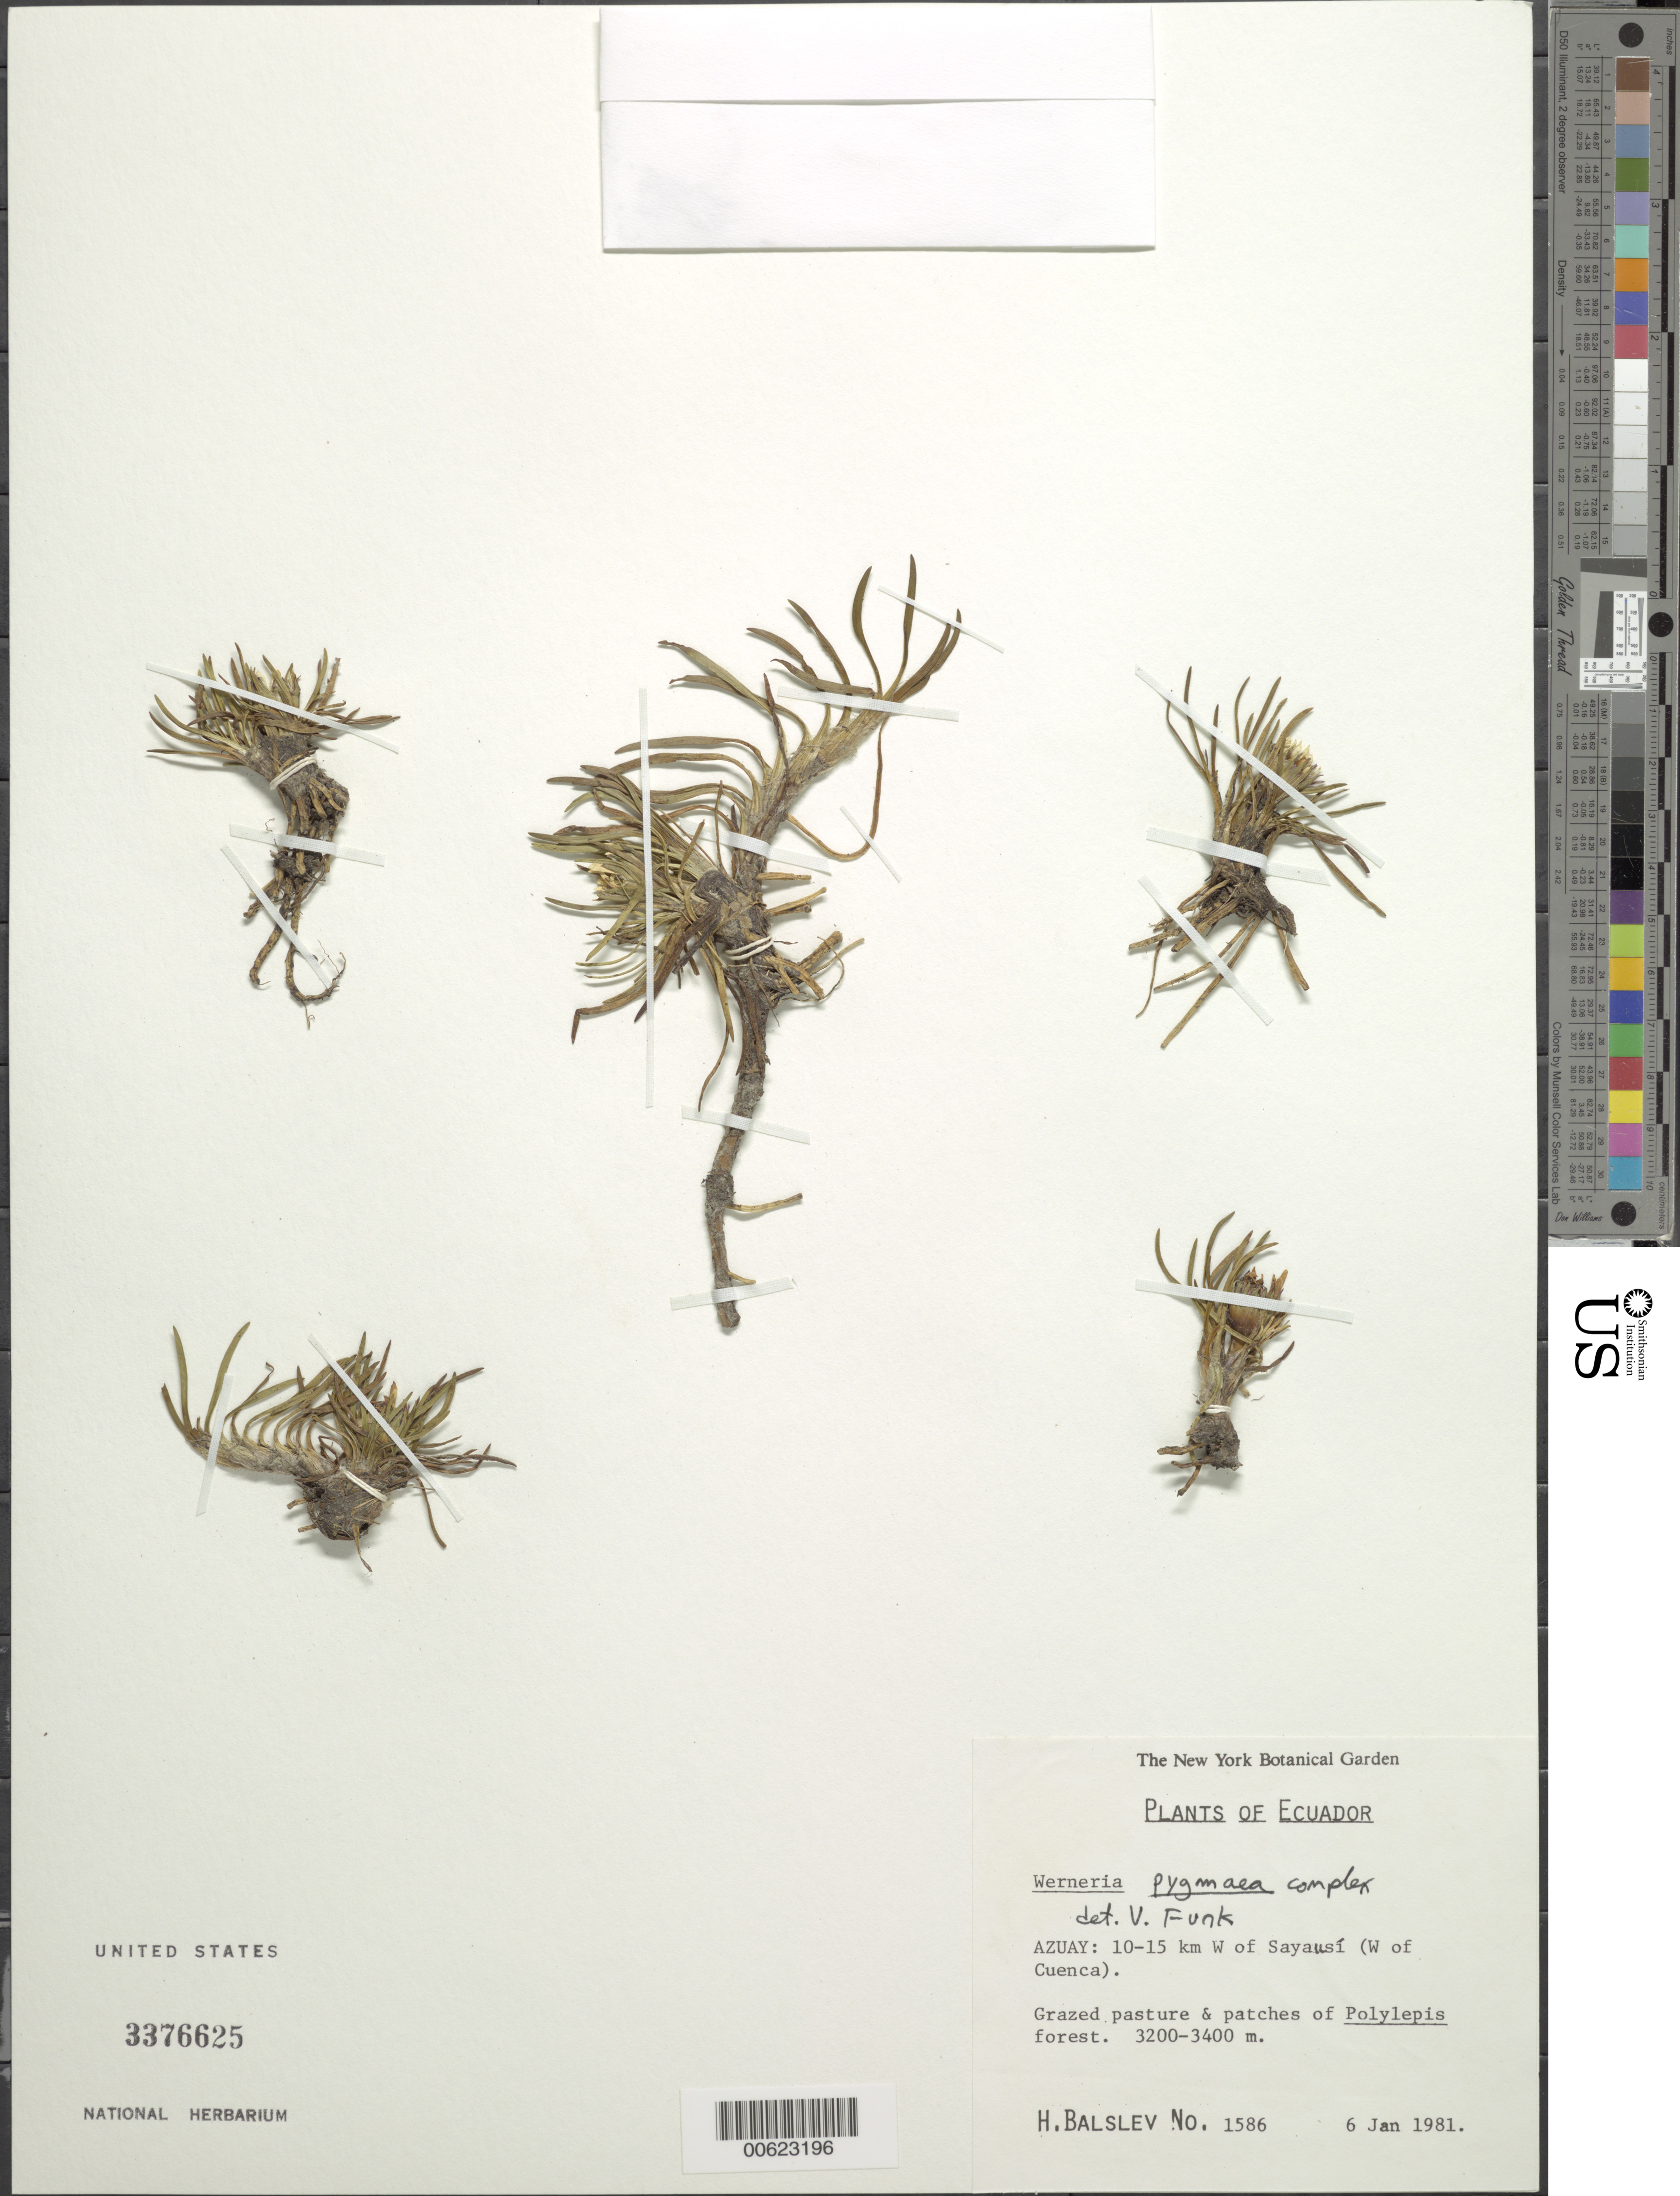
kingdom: Plantae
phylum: Tracheophyta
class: Magnoliopsida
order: Asterales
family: Asteraceae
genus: Werneria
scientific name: Werneria pygmaea complex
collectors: H. Balslev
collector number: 1586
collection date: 1981-01-06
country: Ecuador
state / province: Azuay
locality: Sayausi, 10-15 km W (W of Cuenca)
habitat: Grazed pasture and patches of Polylepis forest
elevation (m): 3300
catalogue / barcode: US 3376625